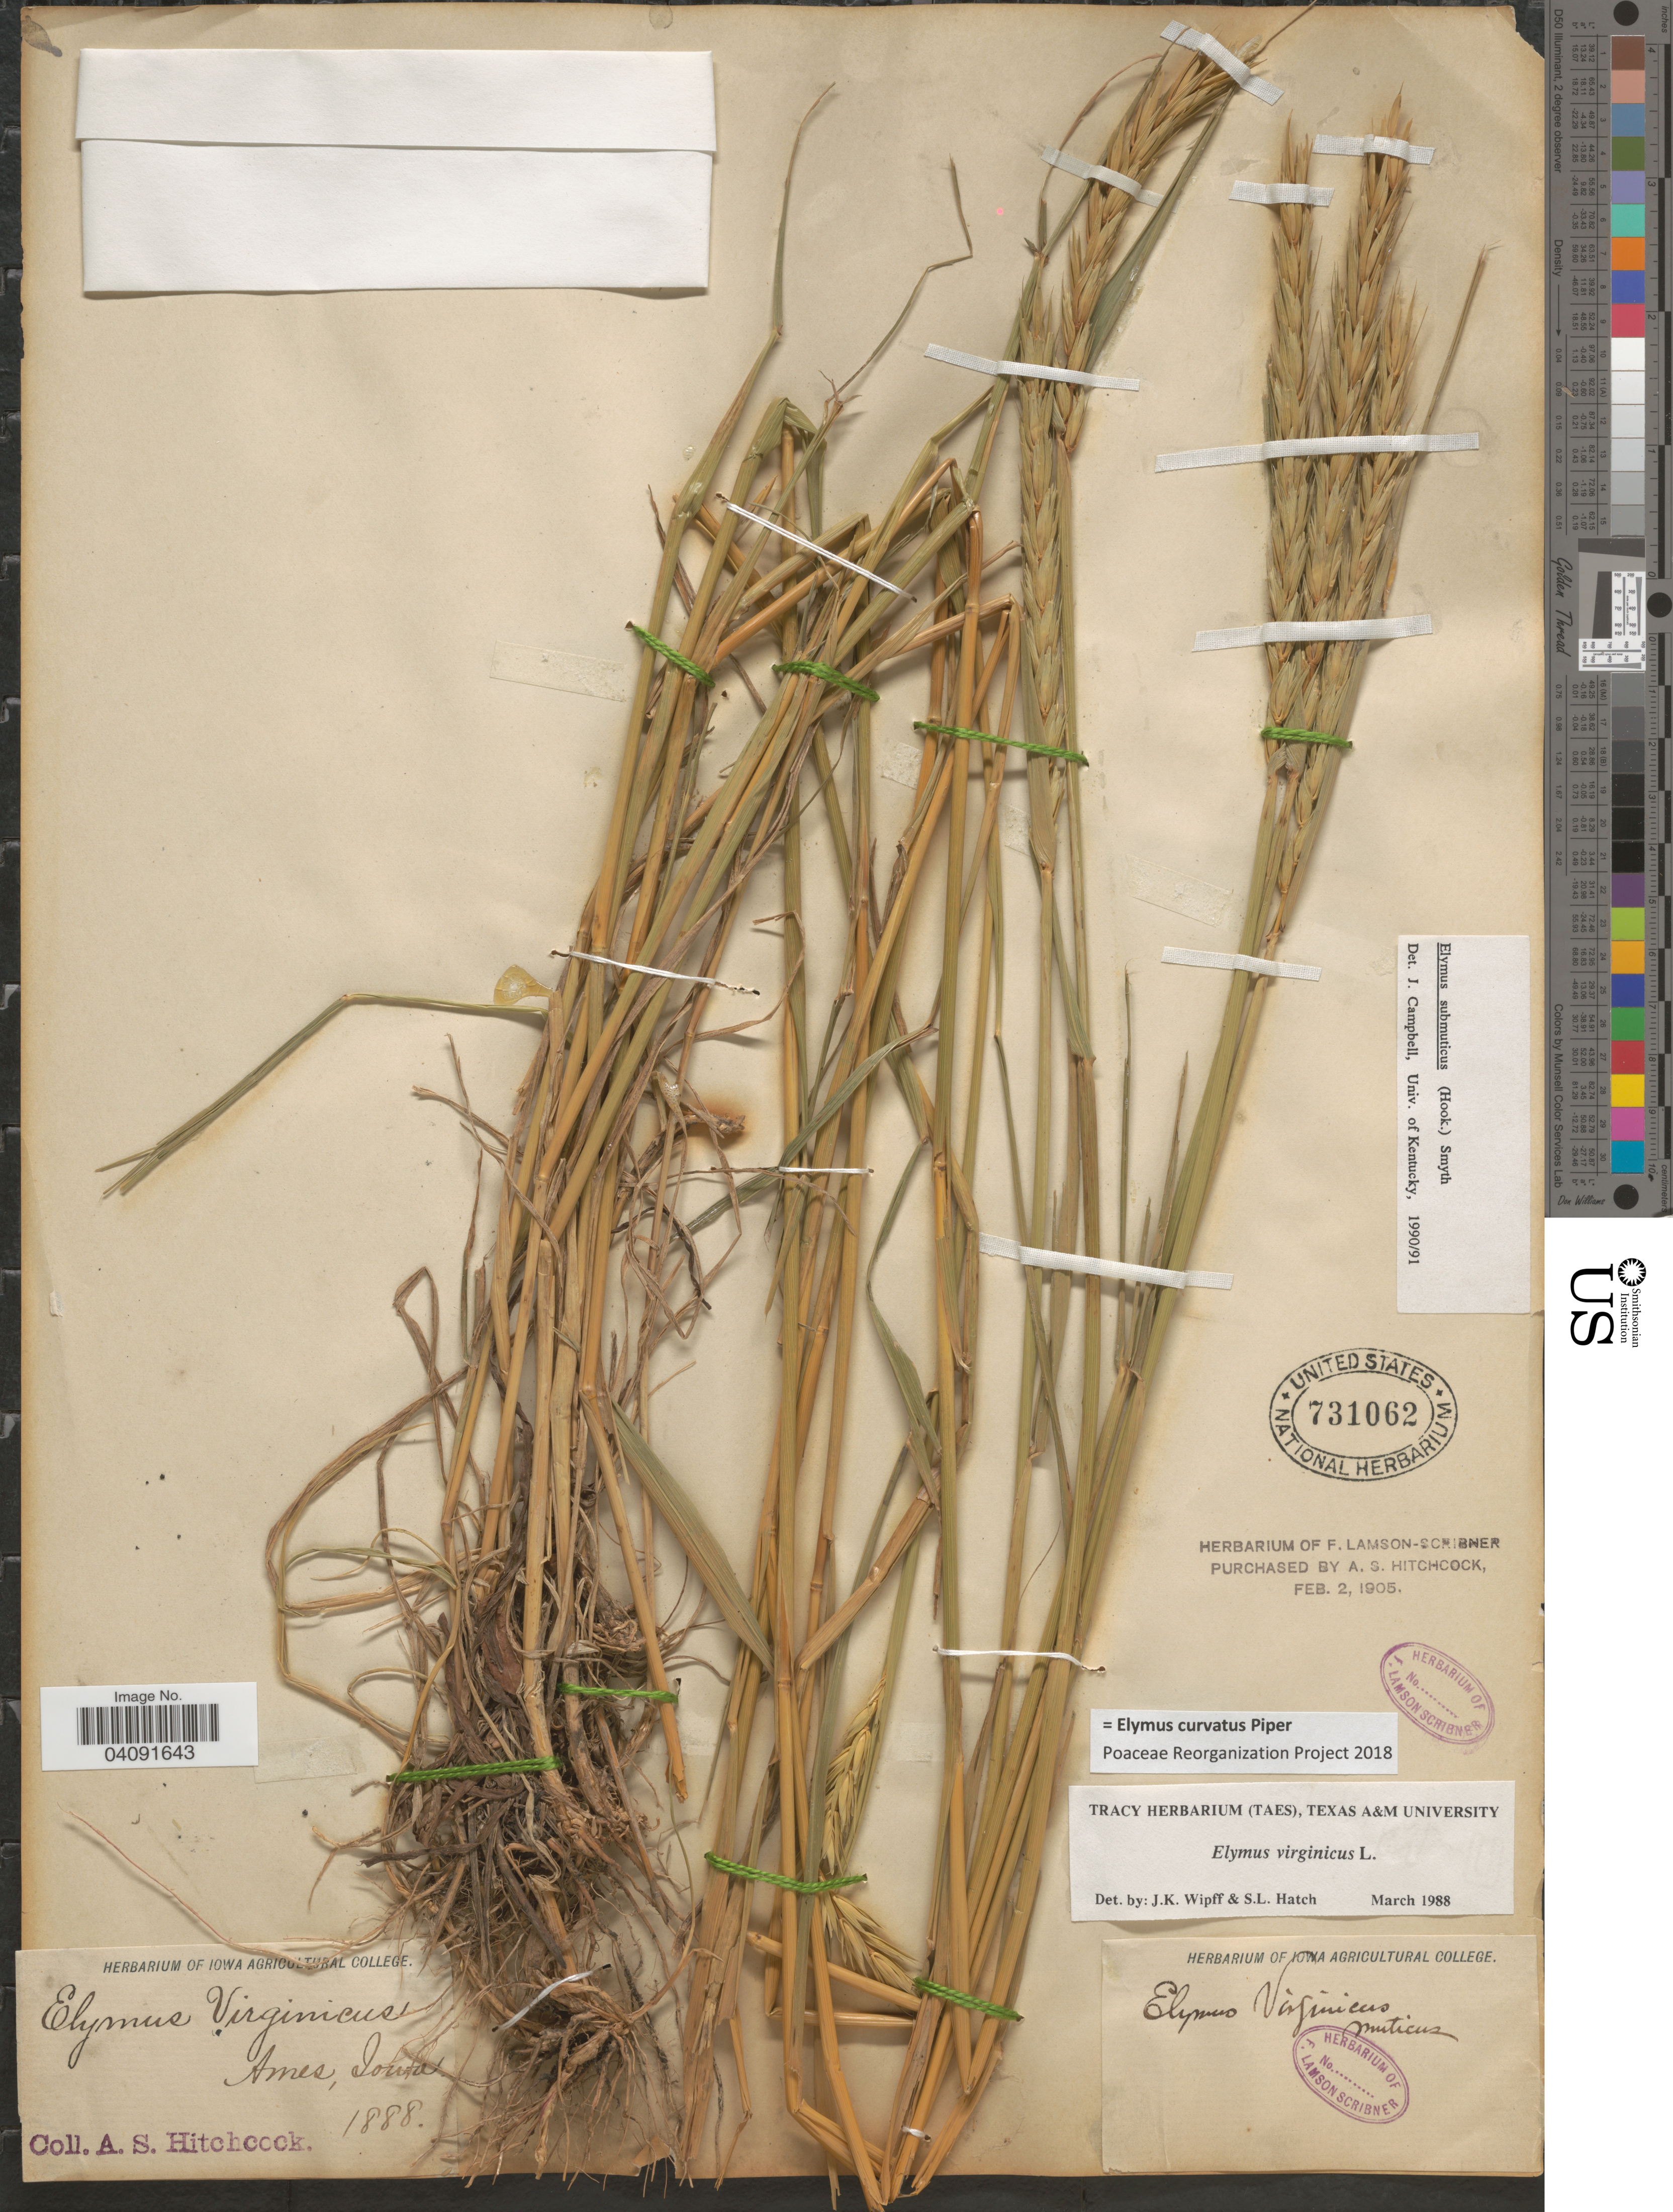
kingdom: Plantae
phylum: Tracheophyta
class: Liliopsida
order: Poales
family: Poaceae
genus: Elymus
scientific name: Elymus curvatus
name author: Piper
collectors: A. S. Hitchcock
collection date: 1888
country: United States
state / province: Iowa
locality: Ames.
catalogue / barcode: US 731062